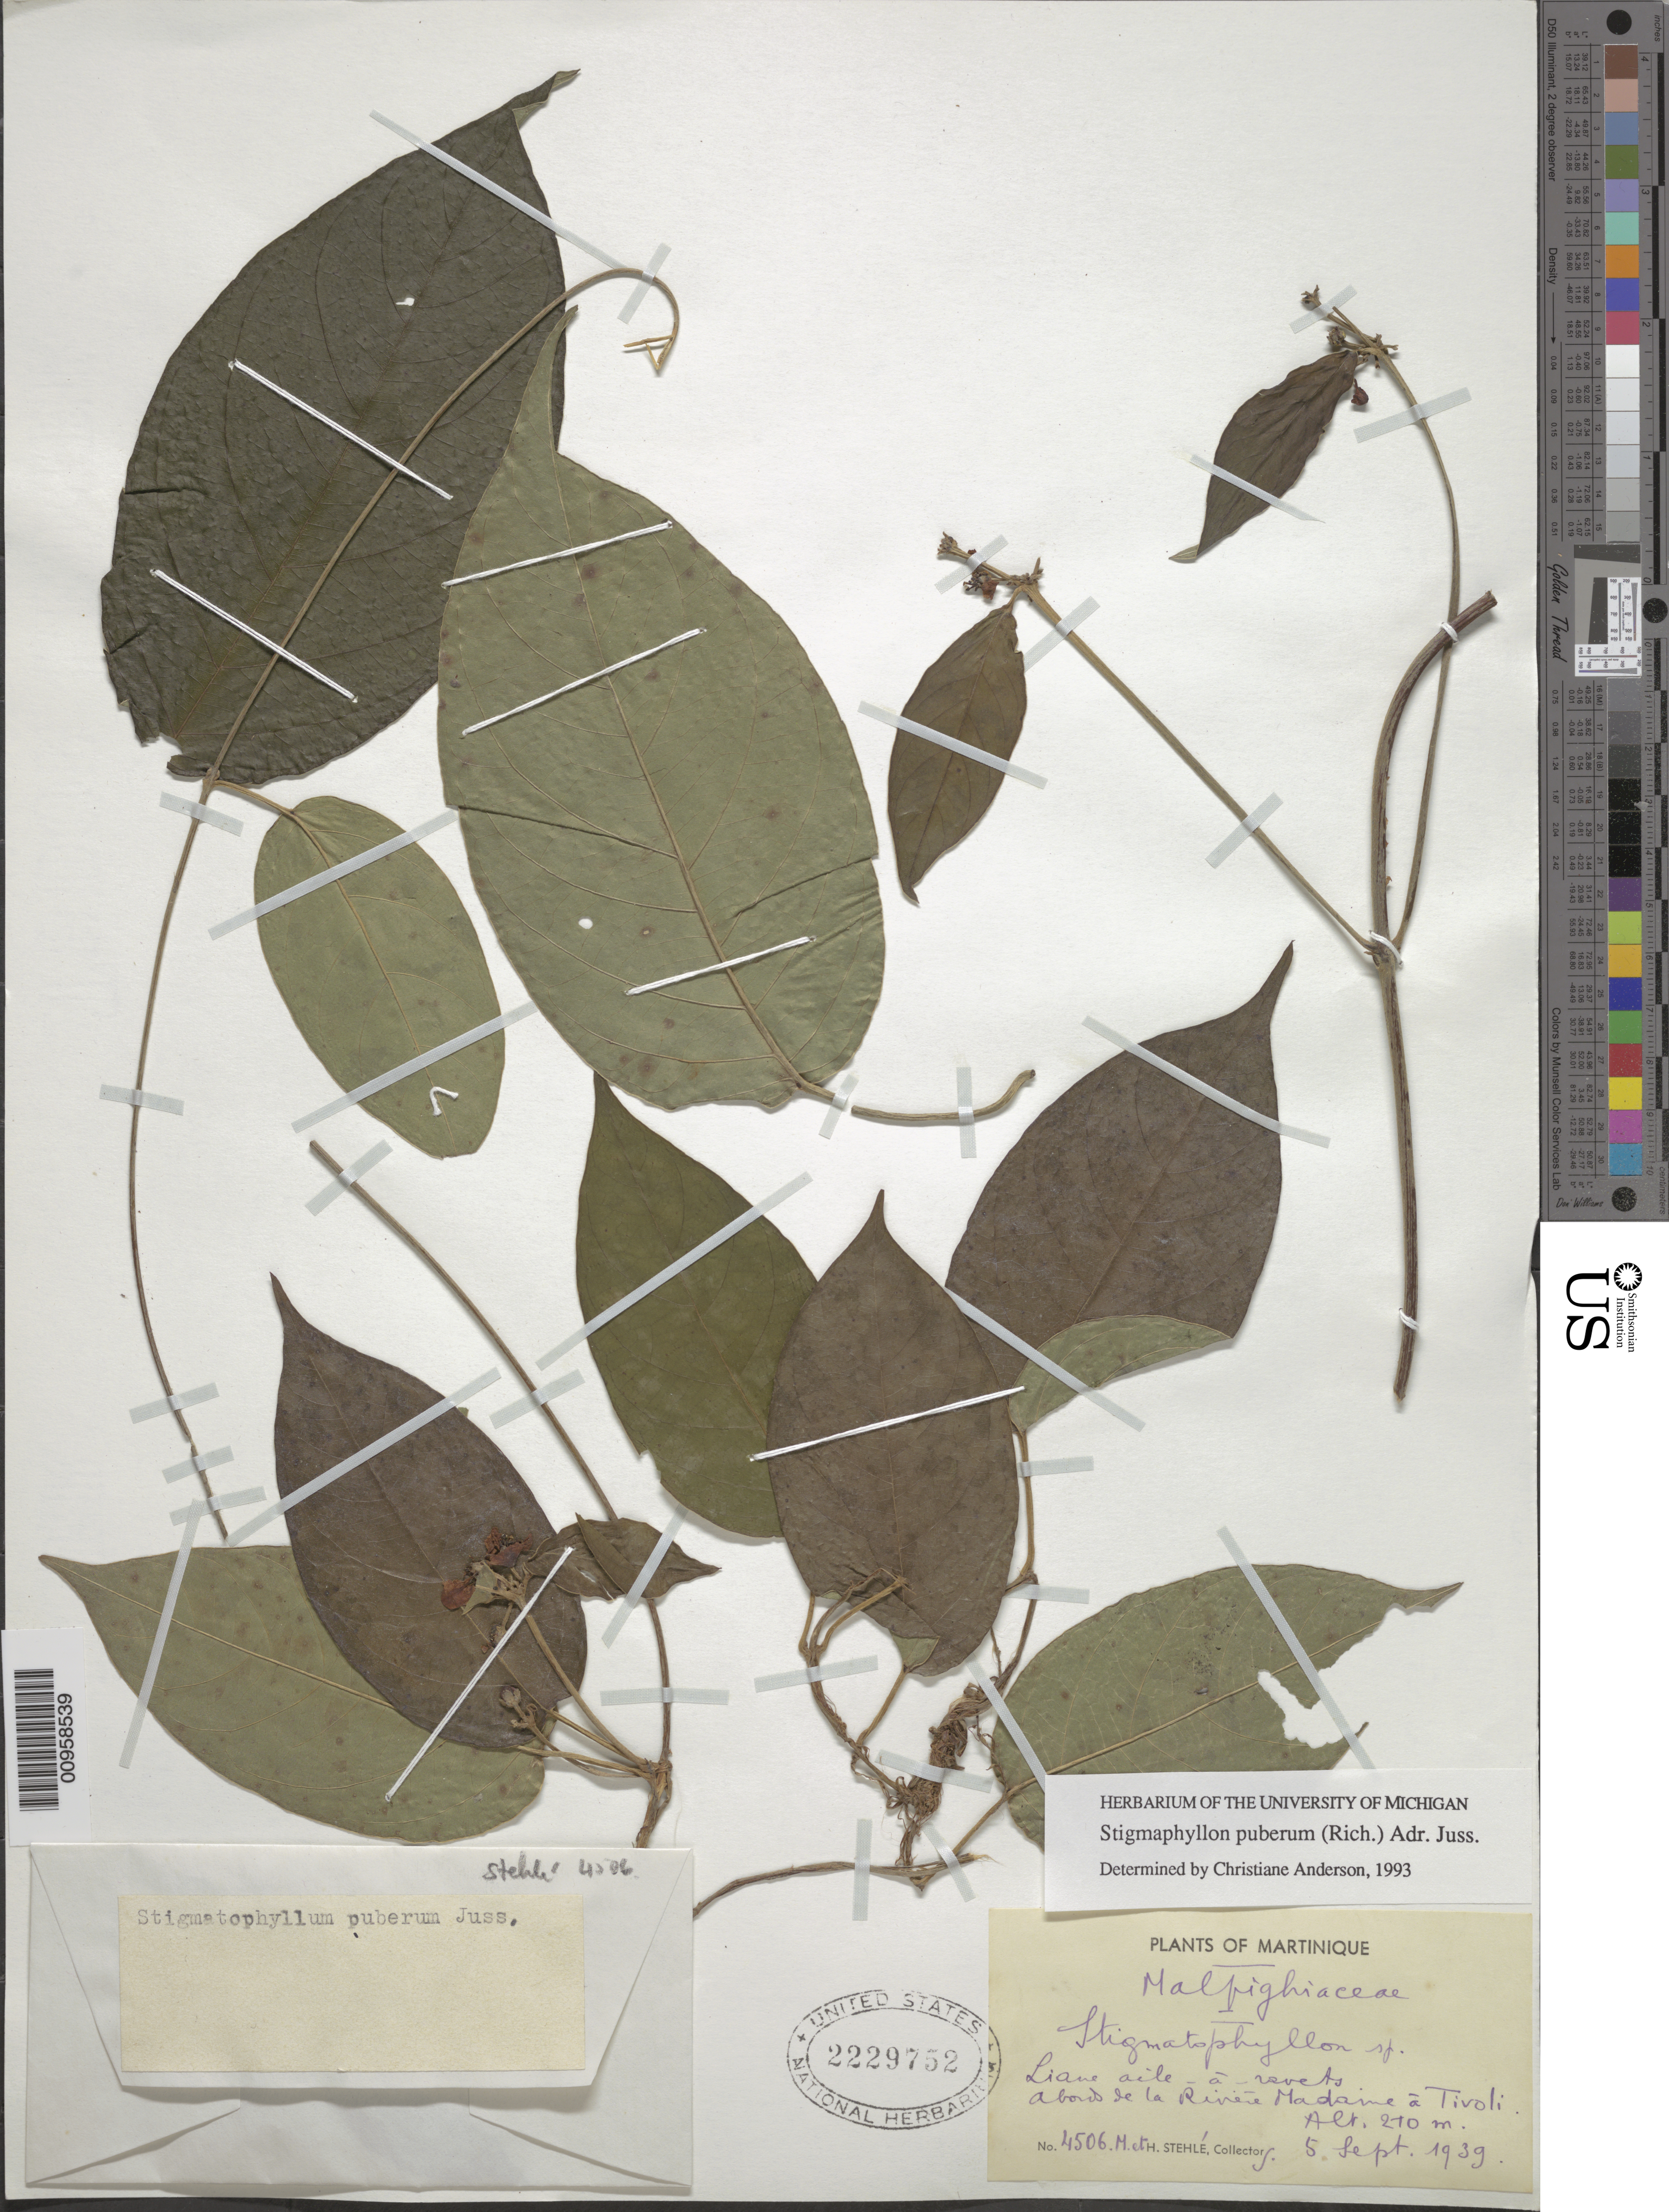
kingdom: Plantae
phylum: Tracheophyta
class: Magnoliopsida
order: Malpighiales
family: Malpighiaceae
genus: Stigmaphyllon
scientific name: Stigmaphyllon puberum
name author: (Rich.) A. Juss.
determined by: Anderson, C.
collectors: H. Stehlé & M. Stehlé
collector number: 4506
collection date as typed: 05 Sep 1939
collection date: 1939-09-05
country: Martinique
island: Martinique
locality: Abord de la Rivière Madame à Tivoli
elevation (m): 210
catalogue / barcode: US 2229752